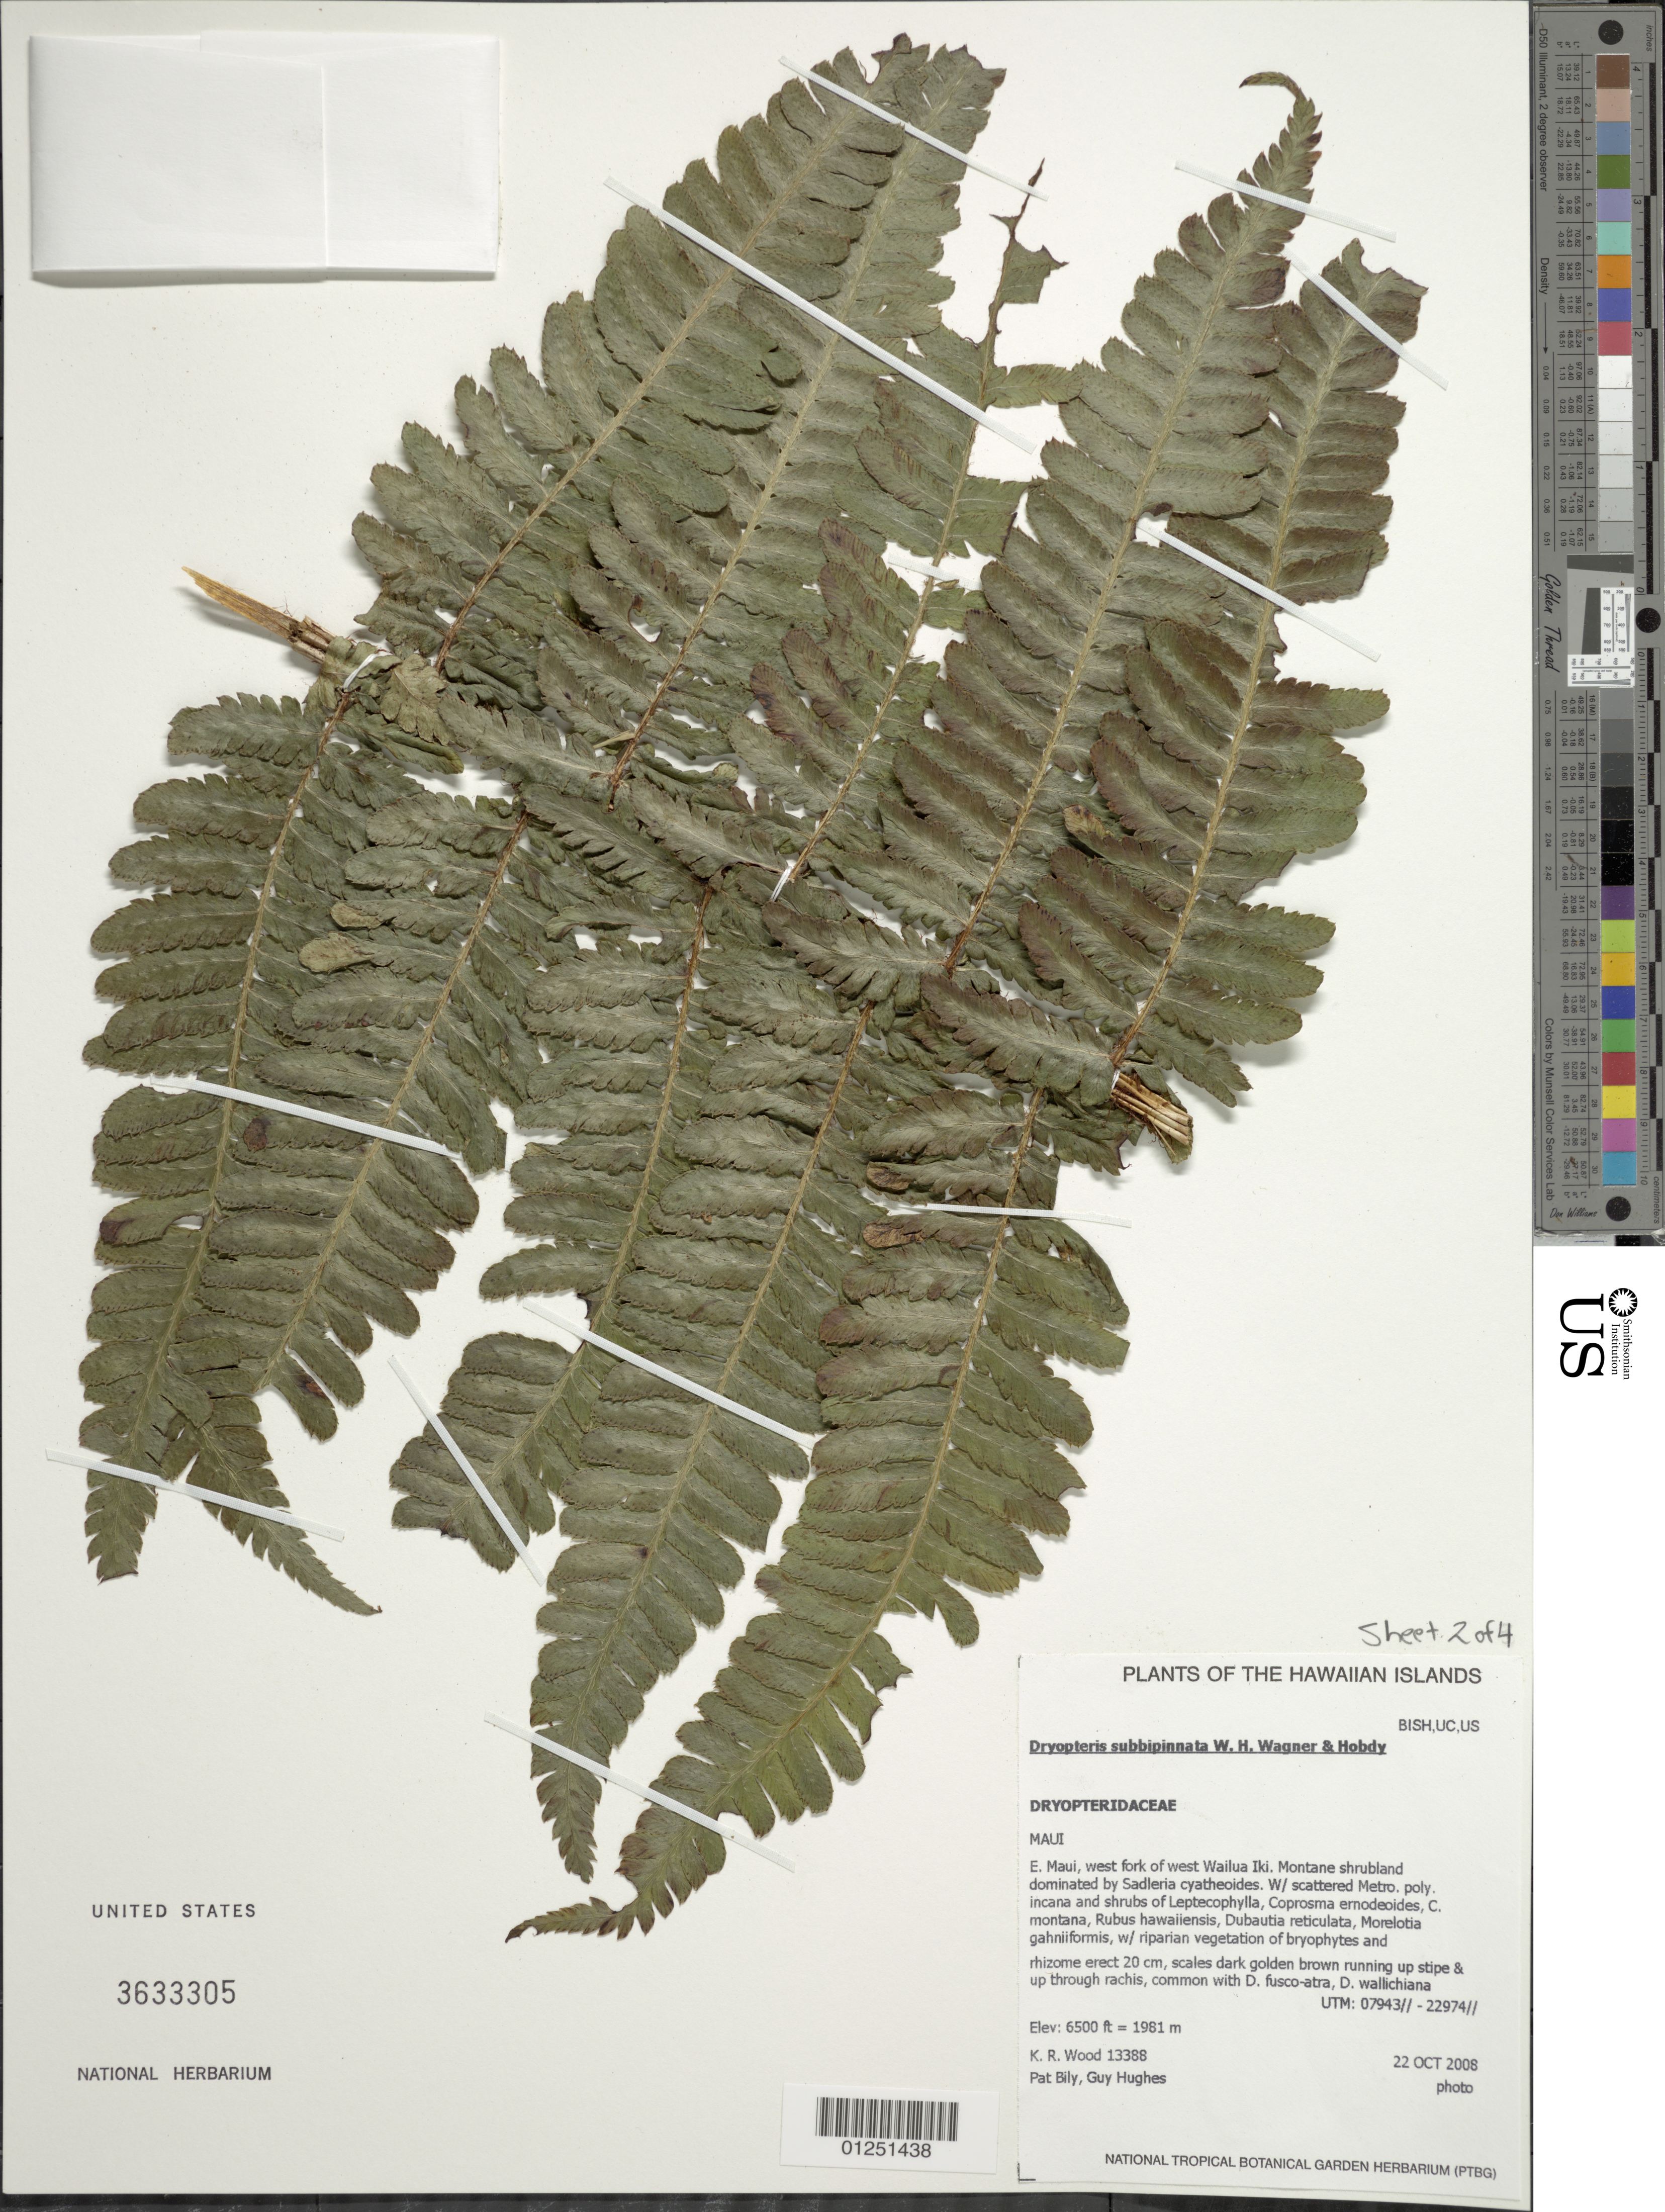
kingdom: Plantae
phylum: Tracheophyta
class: Polypodiopsida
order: Polypodiales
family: Dryopteridaceae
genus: Dryopteris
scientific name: Dryopteris subtripinnata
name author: (Miq.) Kuntze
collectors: K. R. Wood, P. Bily & G. Hughes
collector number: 13388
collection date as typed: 22 Oct 2008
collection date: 2008-10-22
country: United States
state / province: Hawaii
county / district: Maui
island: Maui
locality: E. Maui, west fork of west Wailua Iki.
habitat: Montane shrubland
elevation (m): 1981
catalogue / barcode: US 3633305